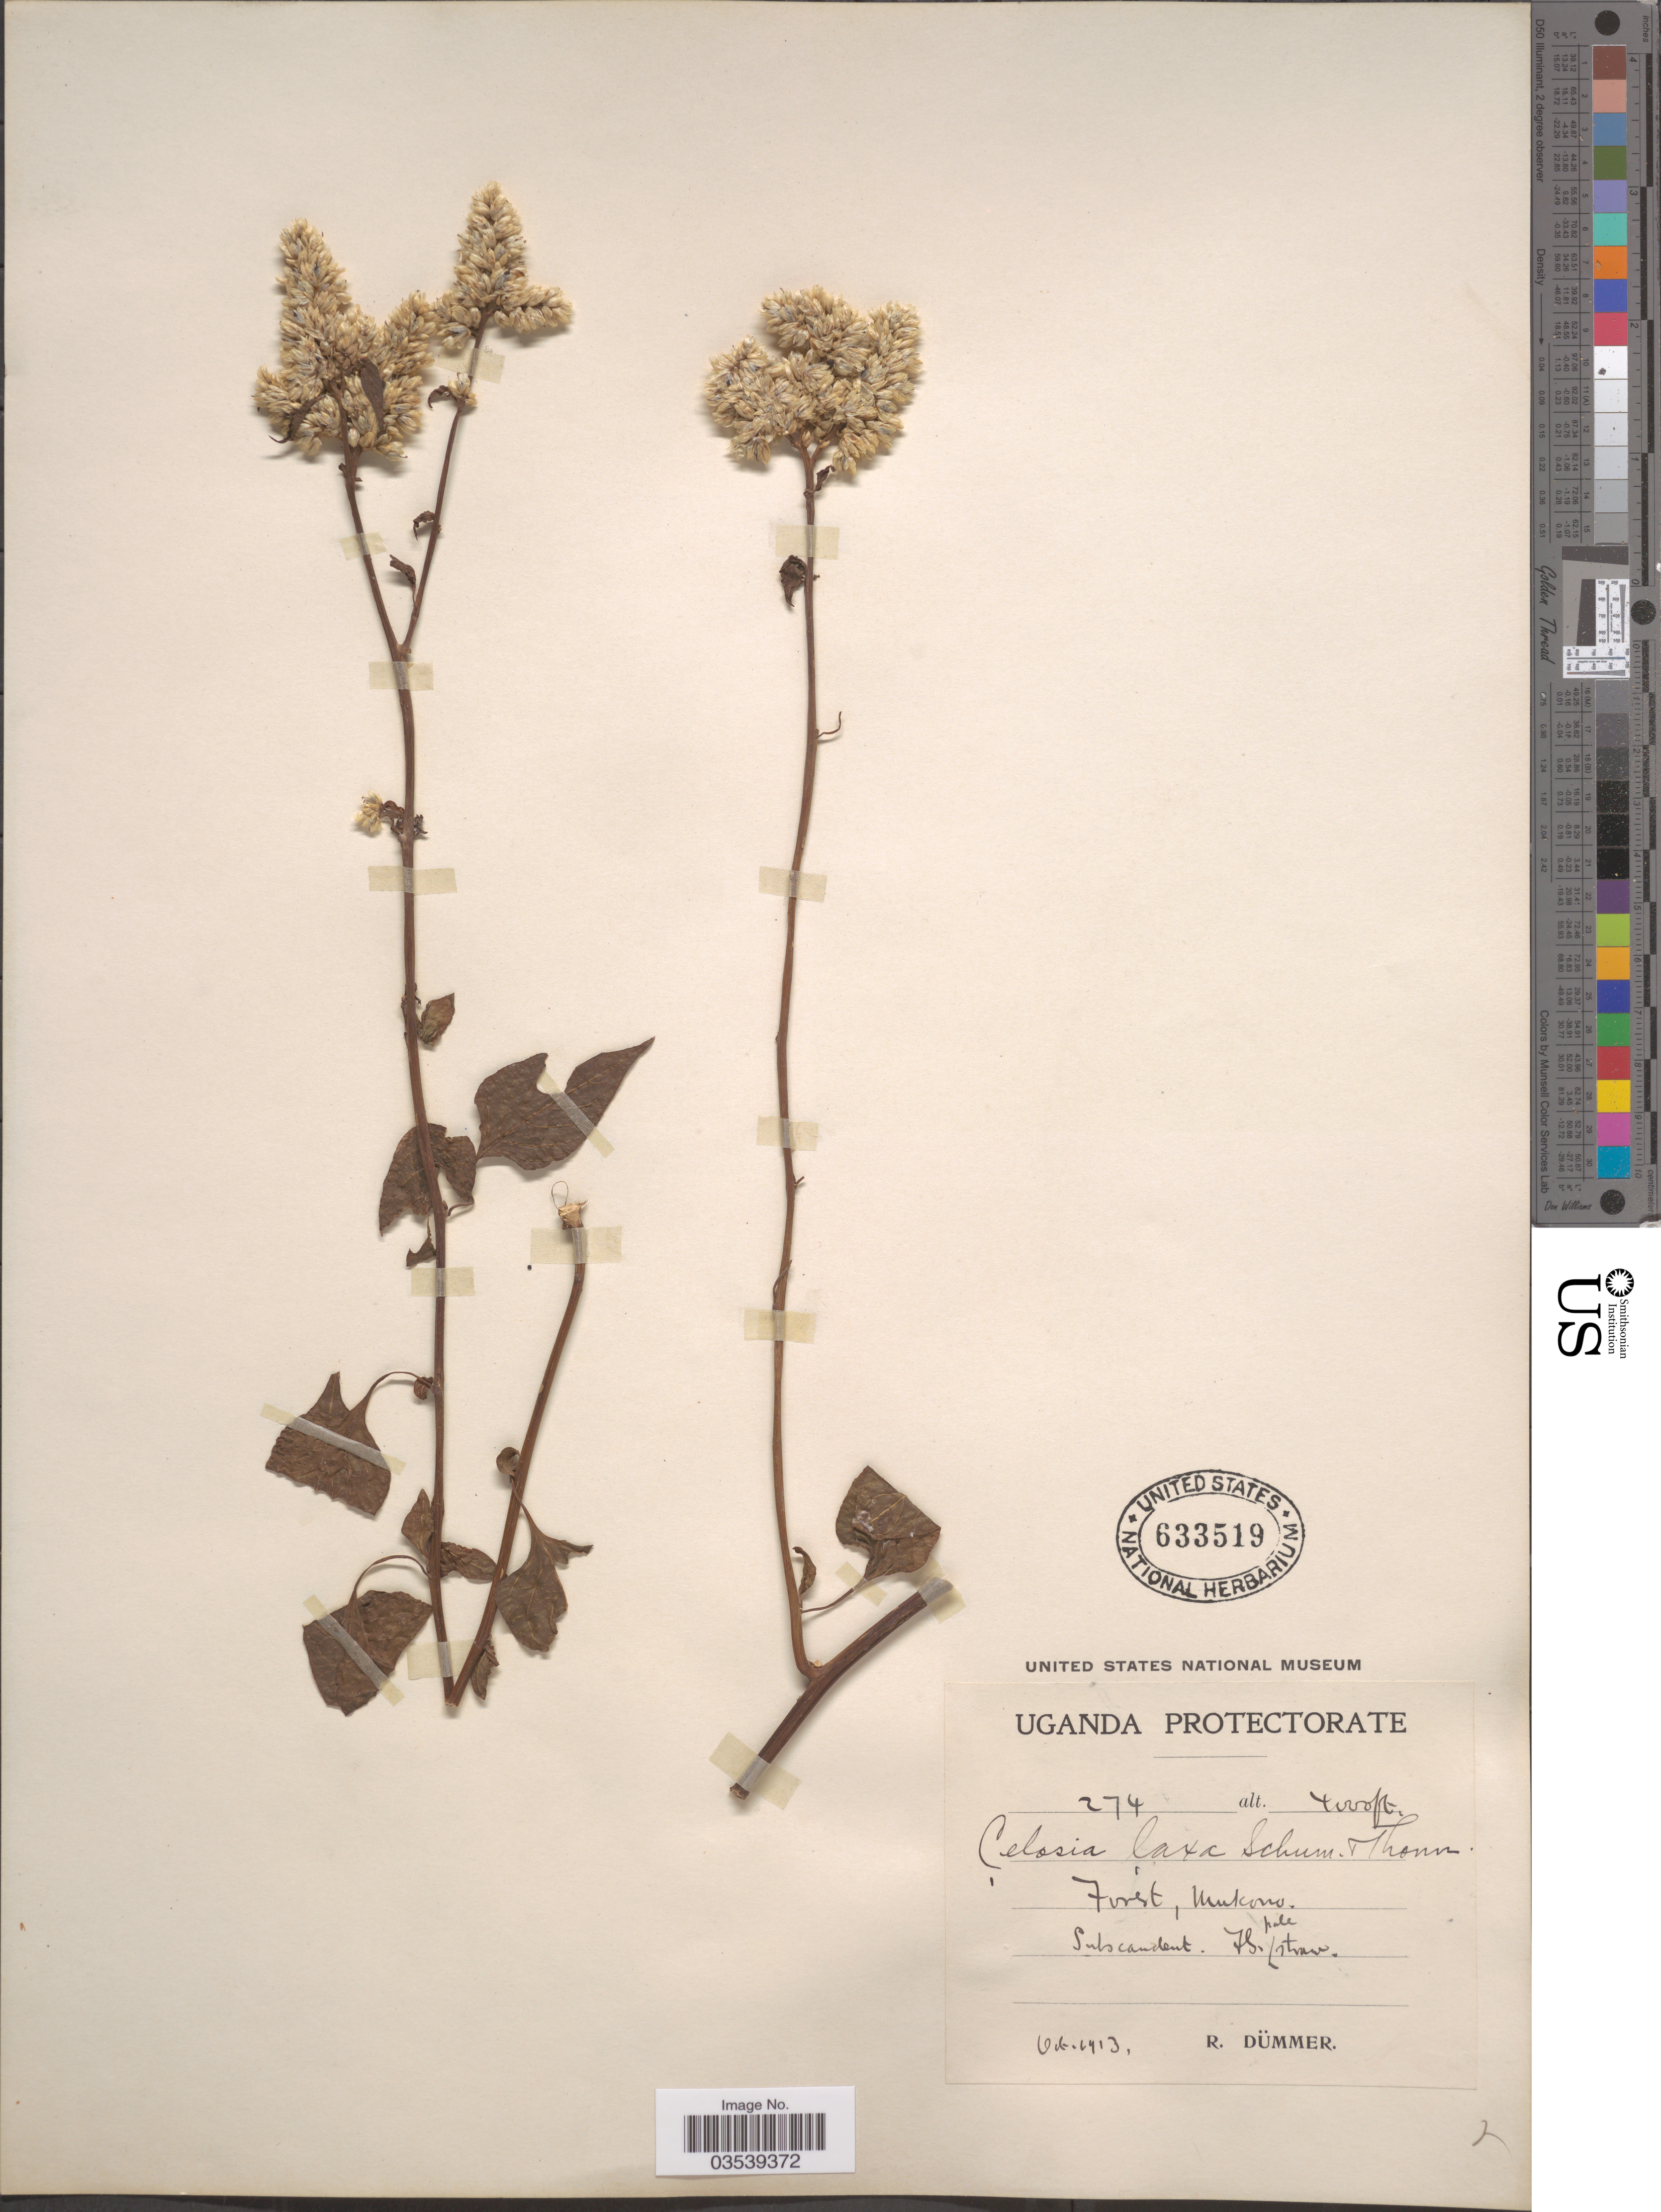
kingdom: Plantae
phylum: Tracheophyta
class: Magnoliopsida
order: Caryophyllales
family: Amaranthaceae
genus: Celosia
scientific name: Celosia laxa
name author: Schumach. & Thonn.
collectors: R. A. Dümmer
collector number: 274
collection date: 1913-10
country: Uganda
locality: Uganda Protectorate. Forest, Mukono.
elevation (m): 1219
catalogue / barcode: US 633519